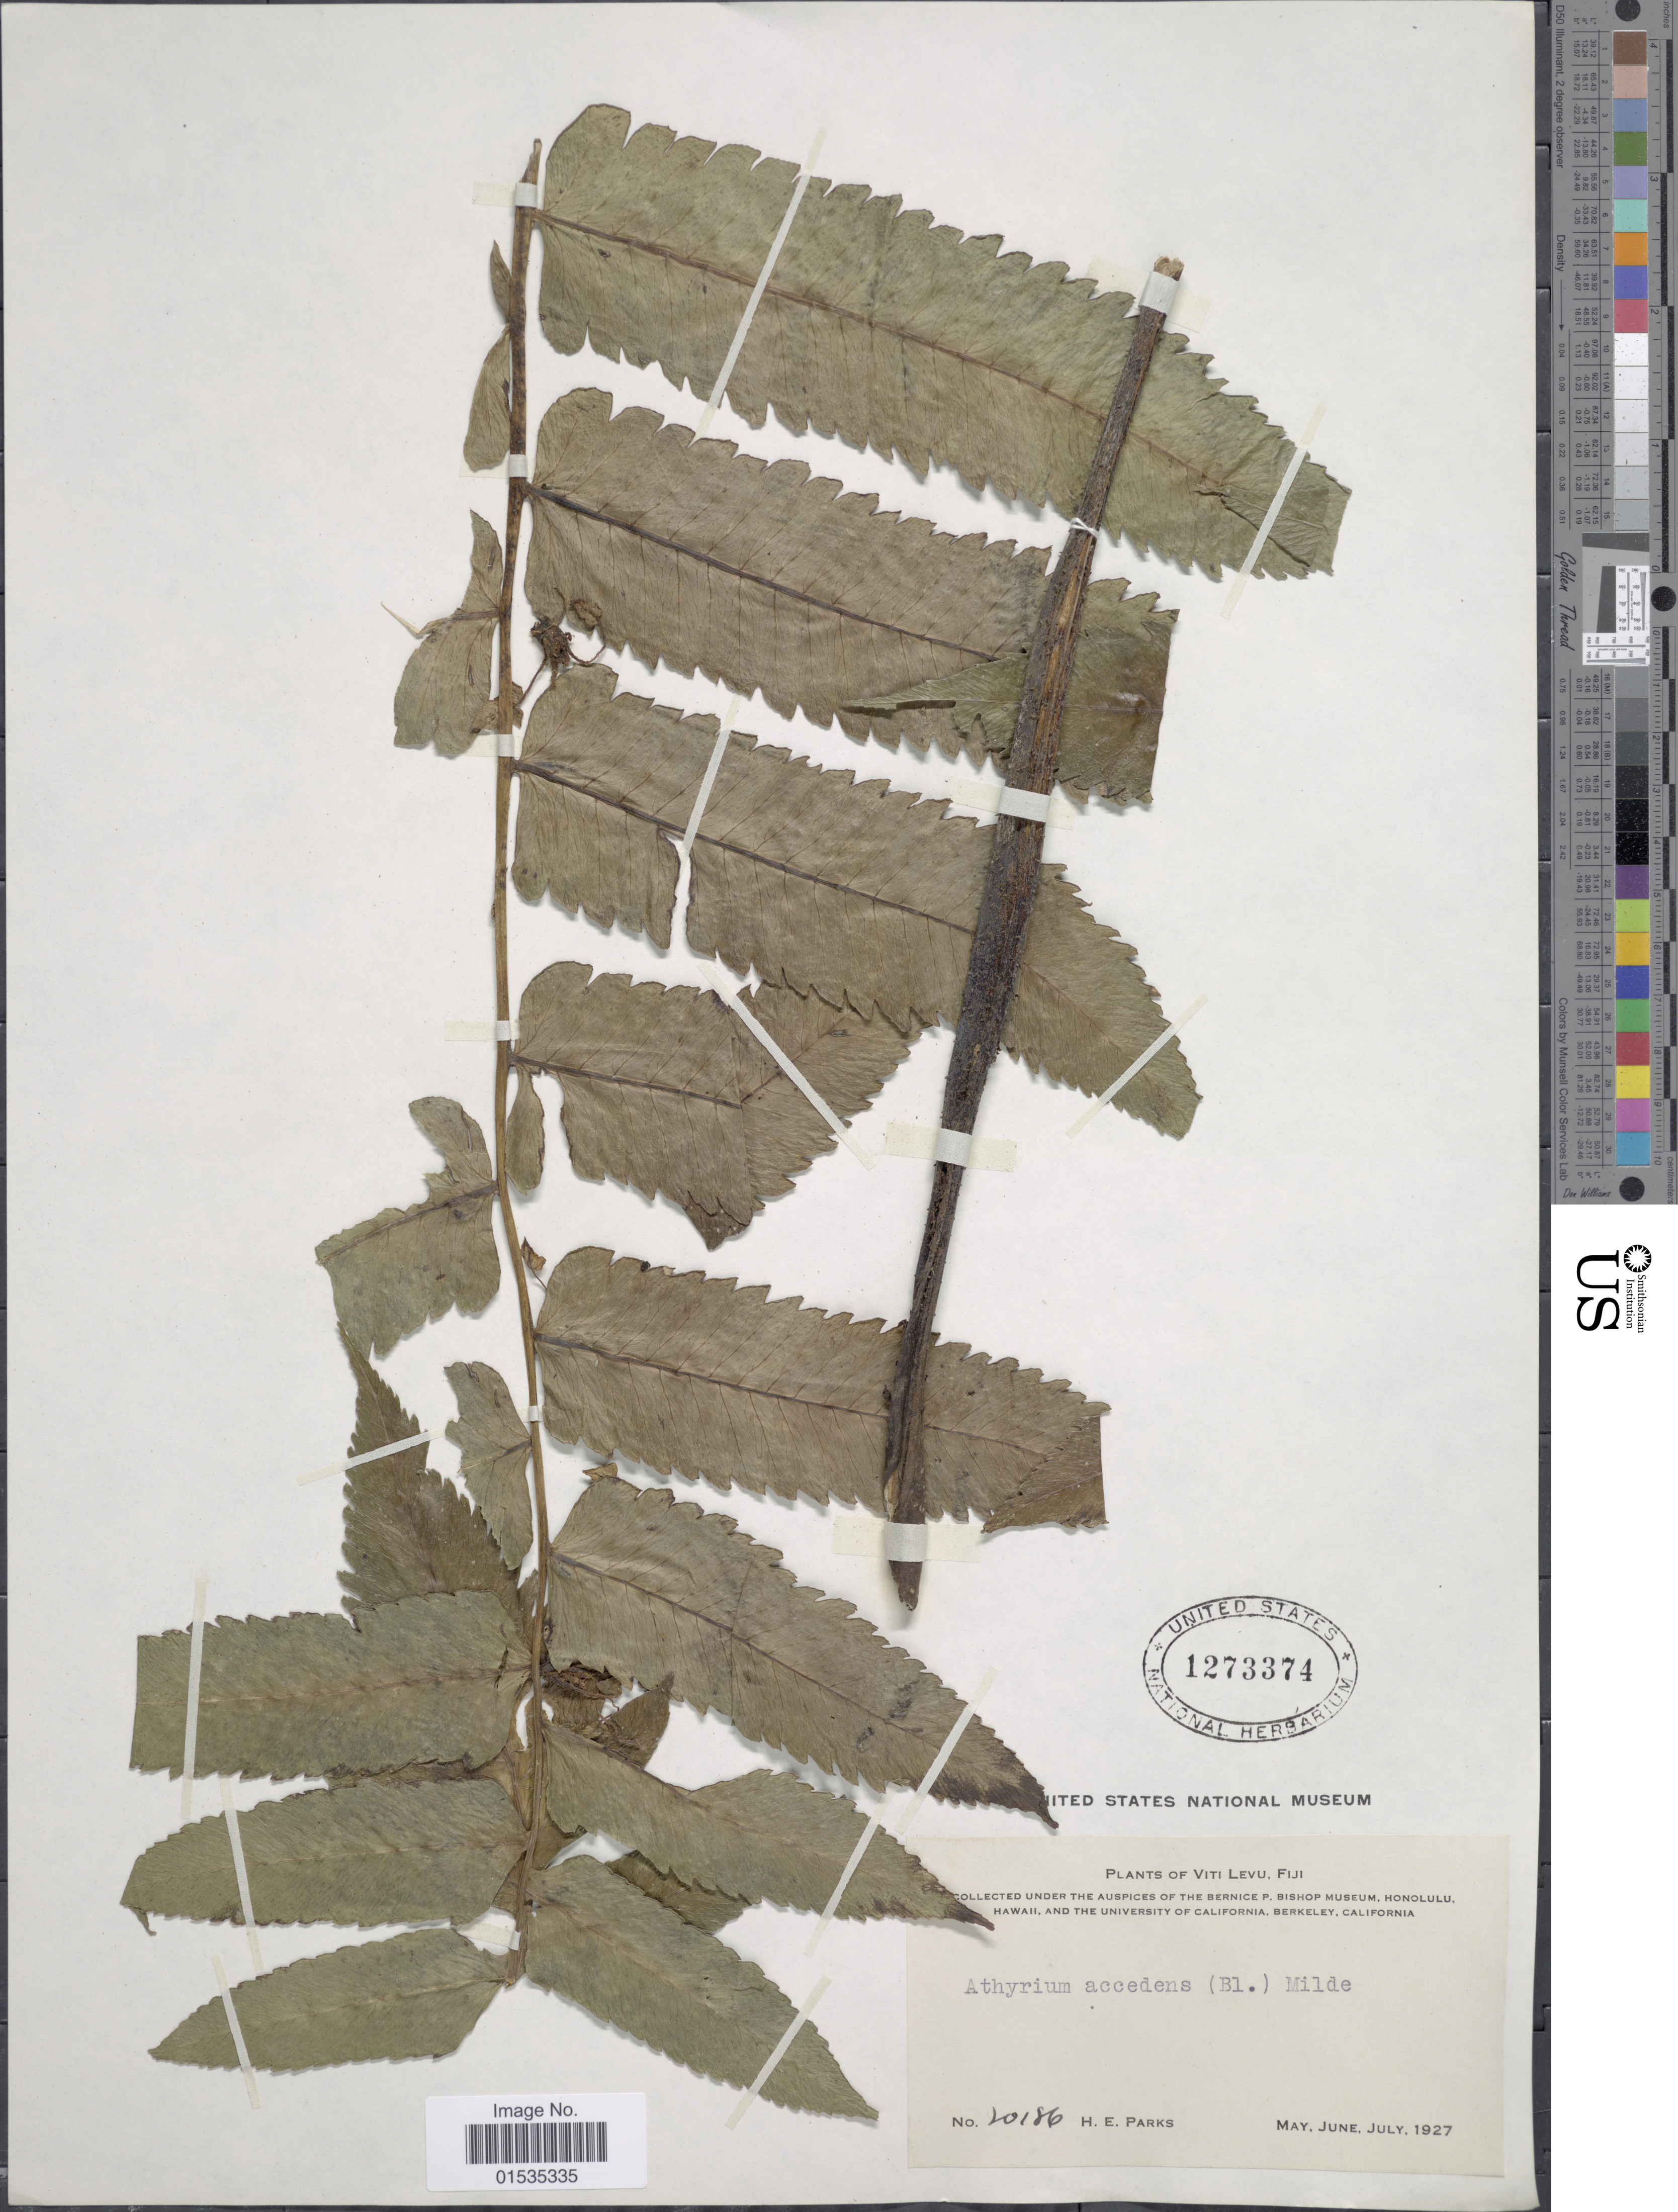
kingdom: Plantae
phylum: Tracheophyta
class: Polypodiopsida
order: Polypodiales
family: Athyriaceae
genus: Diplazium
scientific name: Diplazium accedens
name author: Blume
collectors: H. E. Parks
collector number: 20186*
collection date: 1927-05/1927-07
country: Fiji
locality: Viti Levu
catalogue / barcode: US 1273374